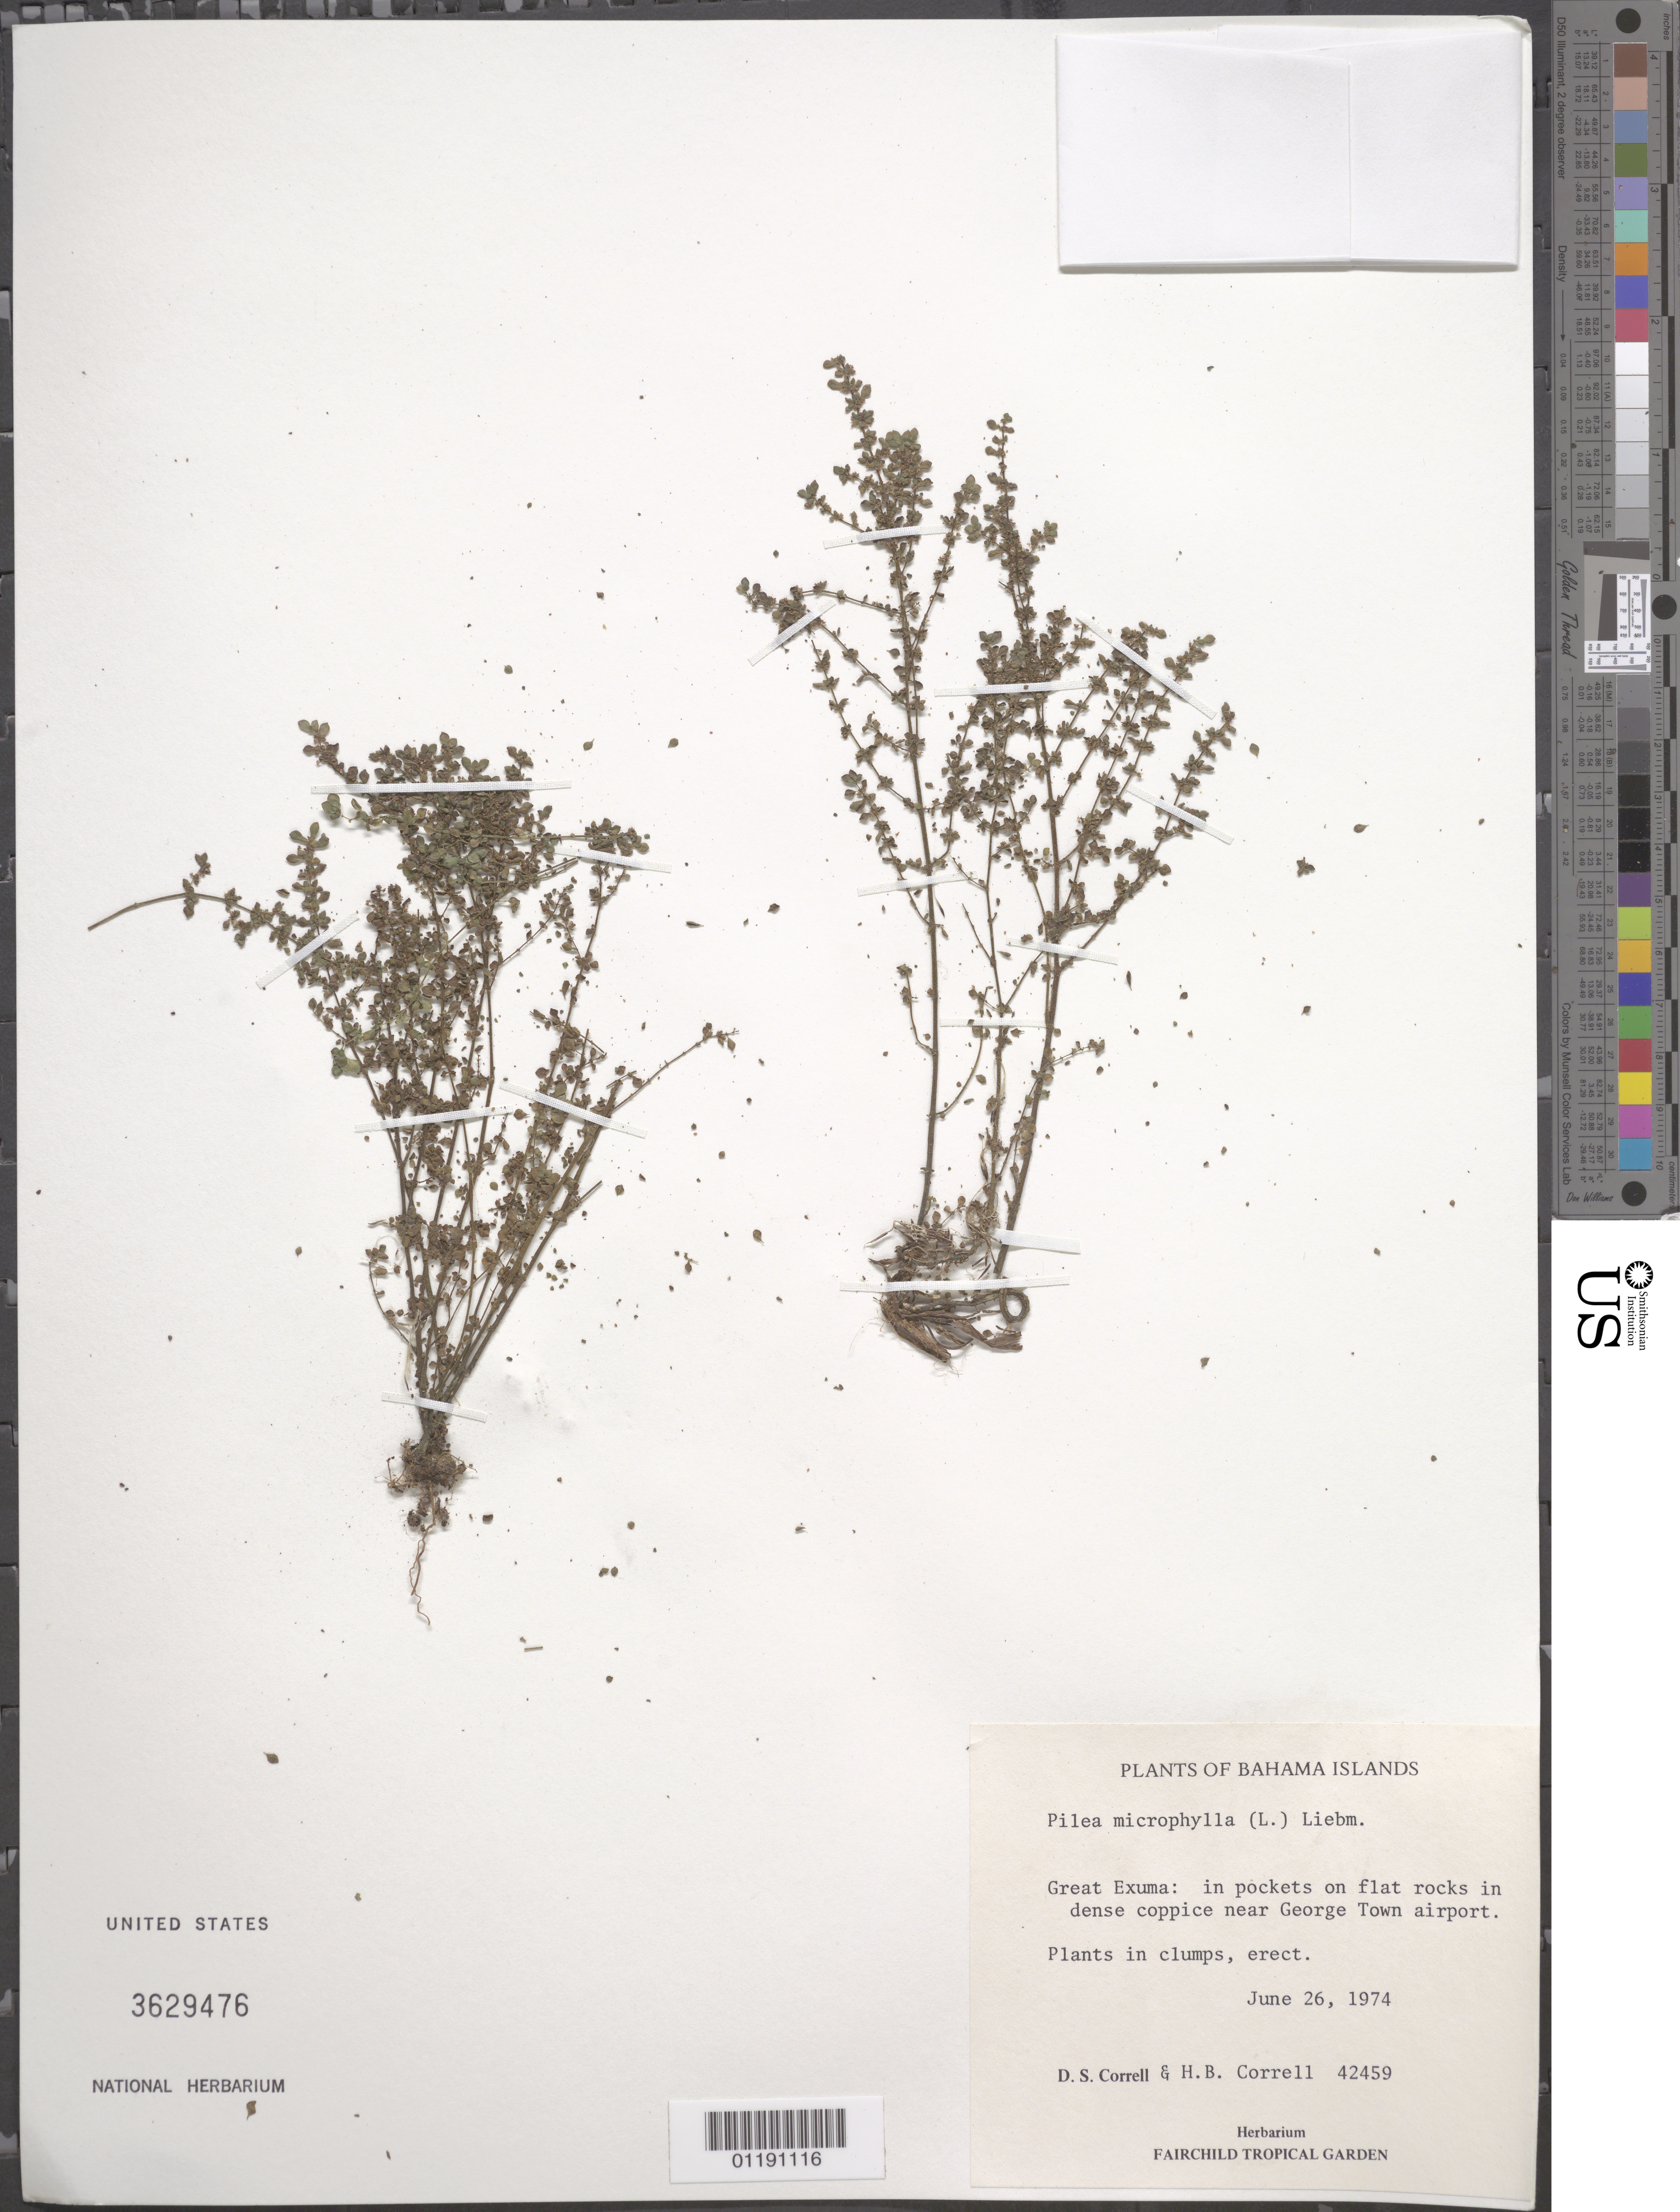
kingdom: Plantae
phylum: Tracheophyta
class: Magnoliopsida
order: Rosales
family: Urticaceae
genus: Pilea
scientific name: Pilea microphylla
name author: (L.) Liebm.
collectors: D. S. Correll & H. Correll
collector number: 42459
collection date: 1974-06-26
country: Bahamas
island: Great Exuma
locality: In pockets on flat rocks in dense coppice near George Town airport.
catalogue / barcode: US 3629476